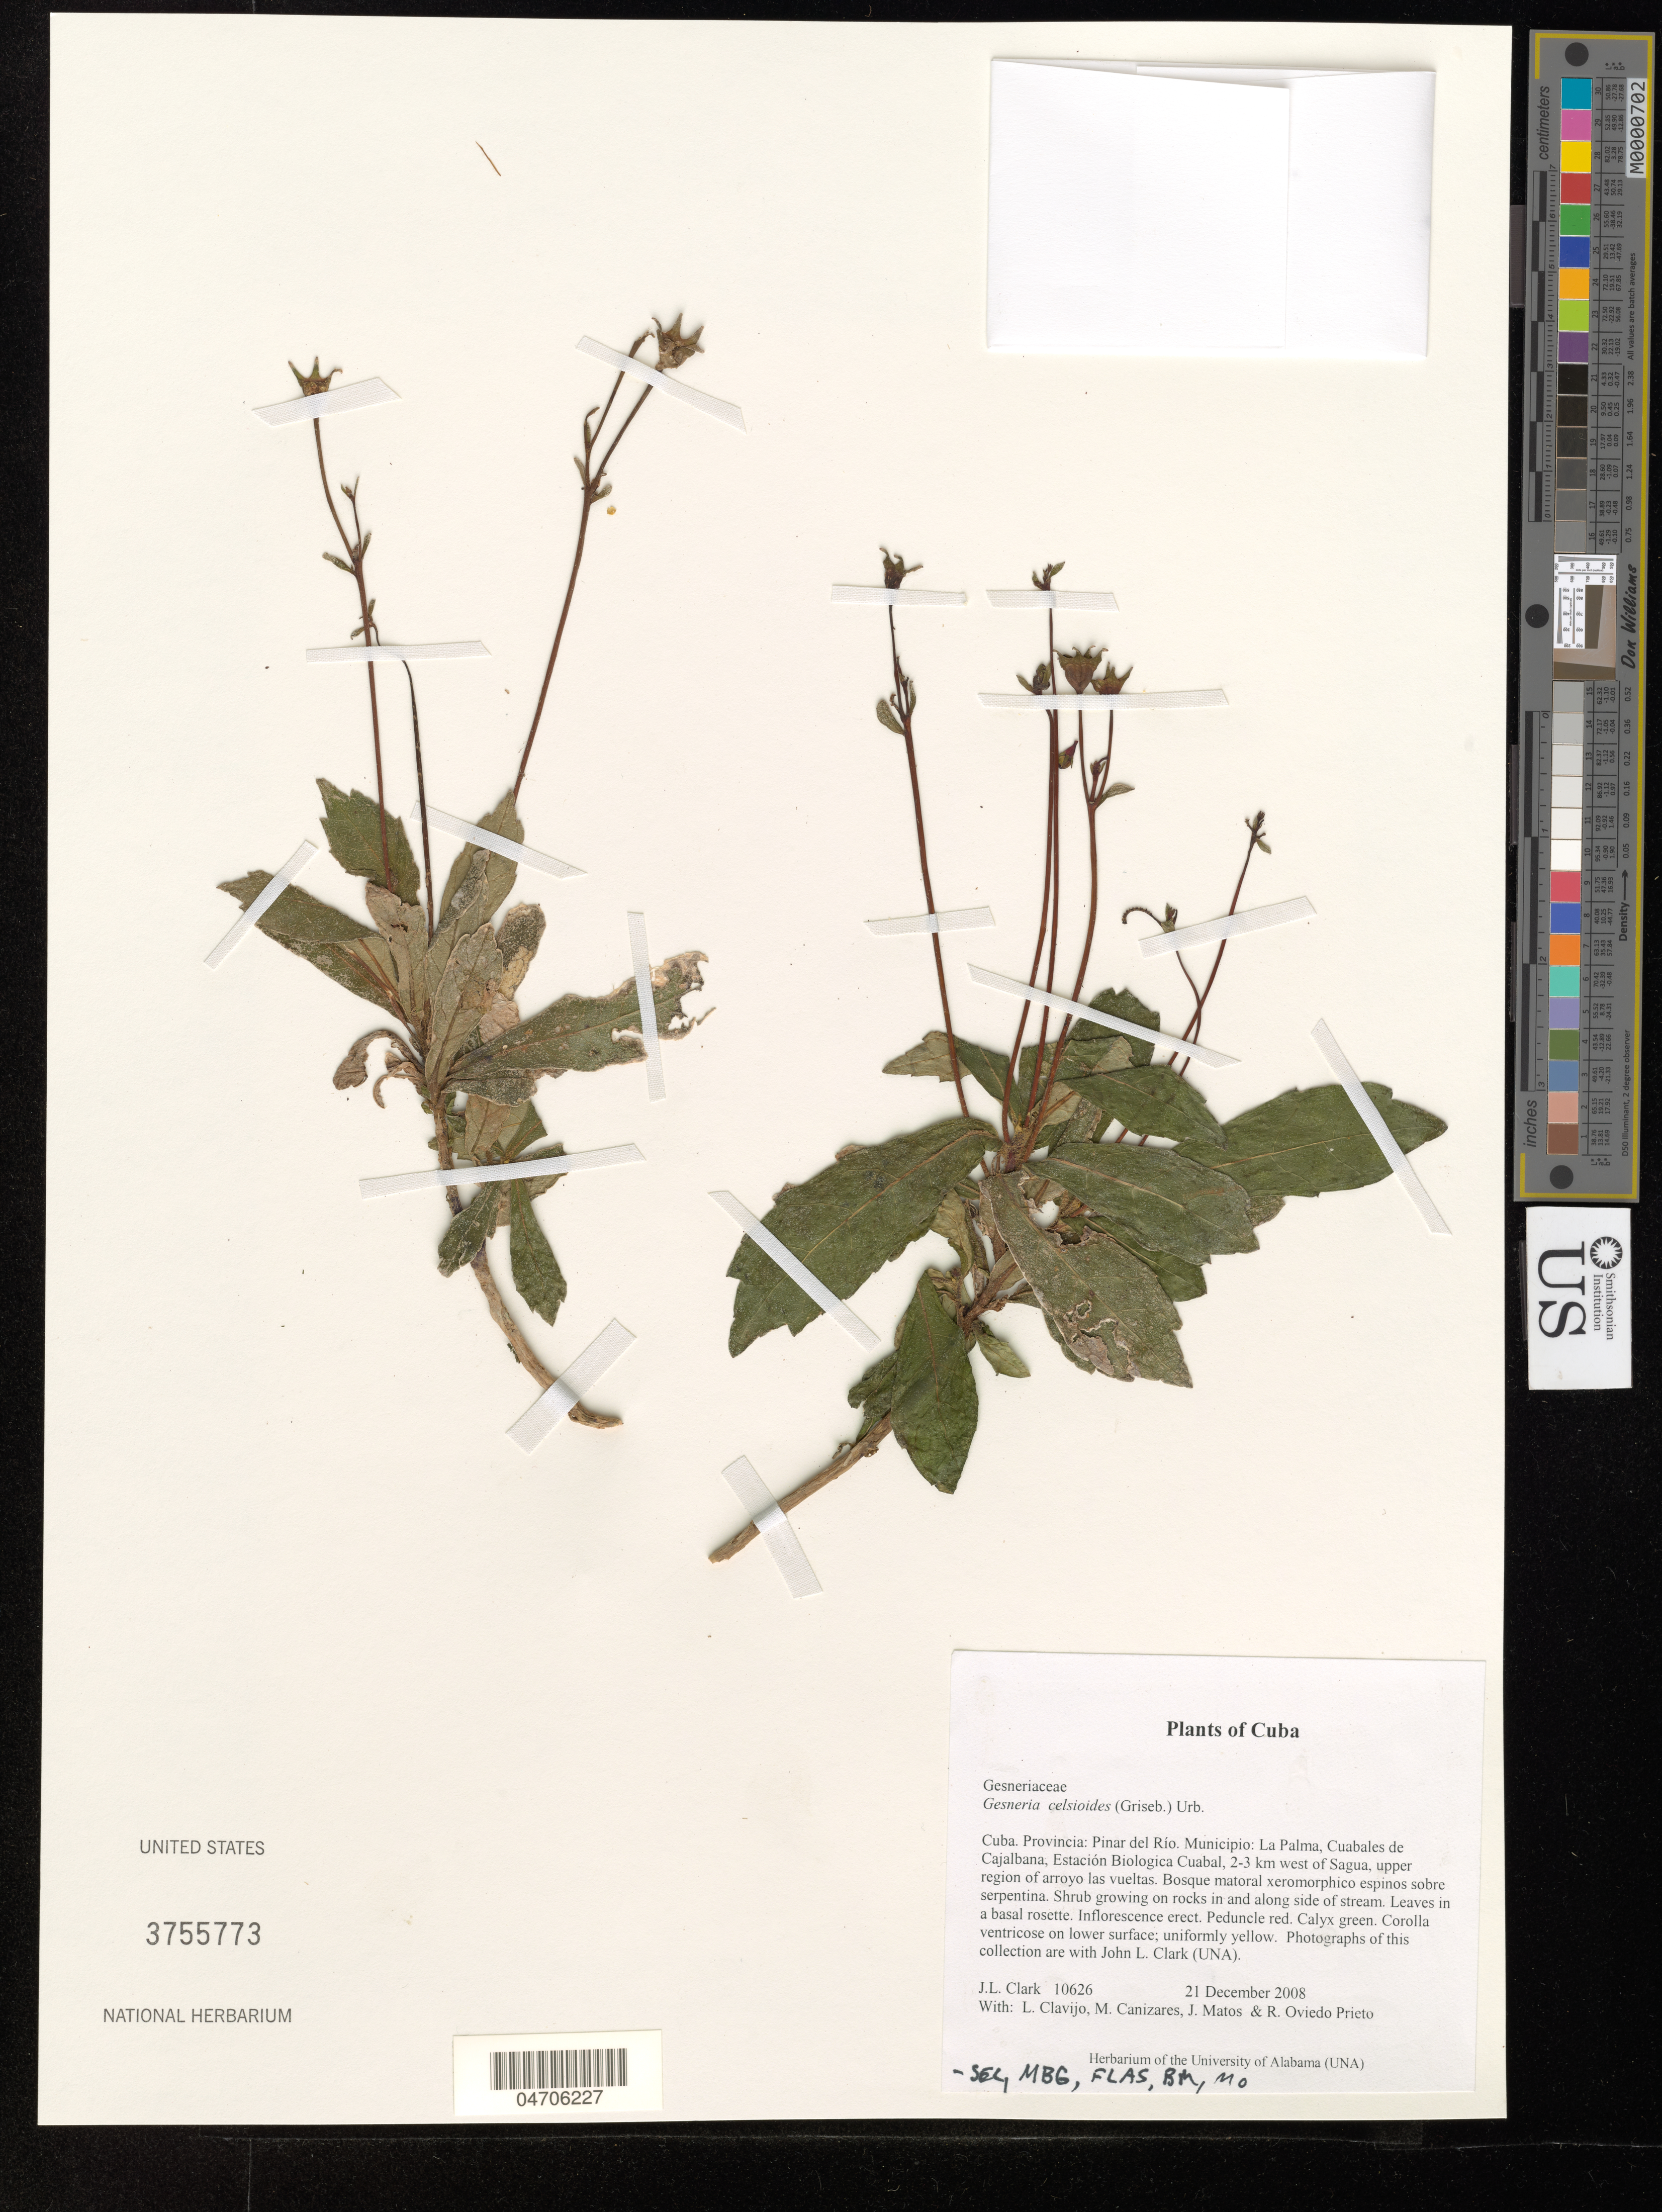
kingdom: Plantae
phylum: Tracheophyta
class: Magnoliopsida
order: Lamiales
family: Gesneriaceae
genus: Gesneria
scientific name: Gesneria celsioides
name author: (Griseb.) Urb.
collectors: J. L. Clark, L. Clavijo, M. Canizares, J. Matos & R. Oviedo Prieto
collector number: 10626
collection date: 2008-12-21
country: Cuba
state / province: Pinar del Río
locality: Municipio: La Palma, Cuabales de Cajalbana. Estación Biologica Cuabal, 2-3 km west of Sagua, upper region of arroyo las vueltas.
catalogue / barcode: US 3755773